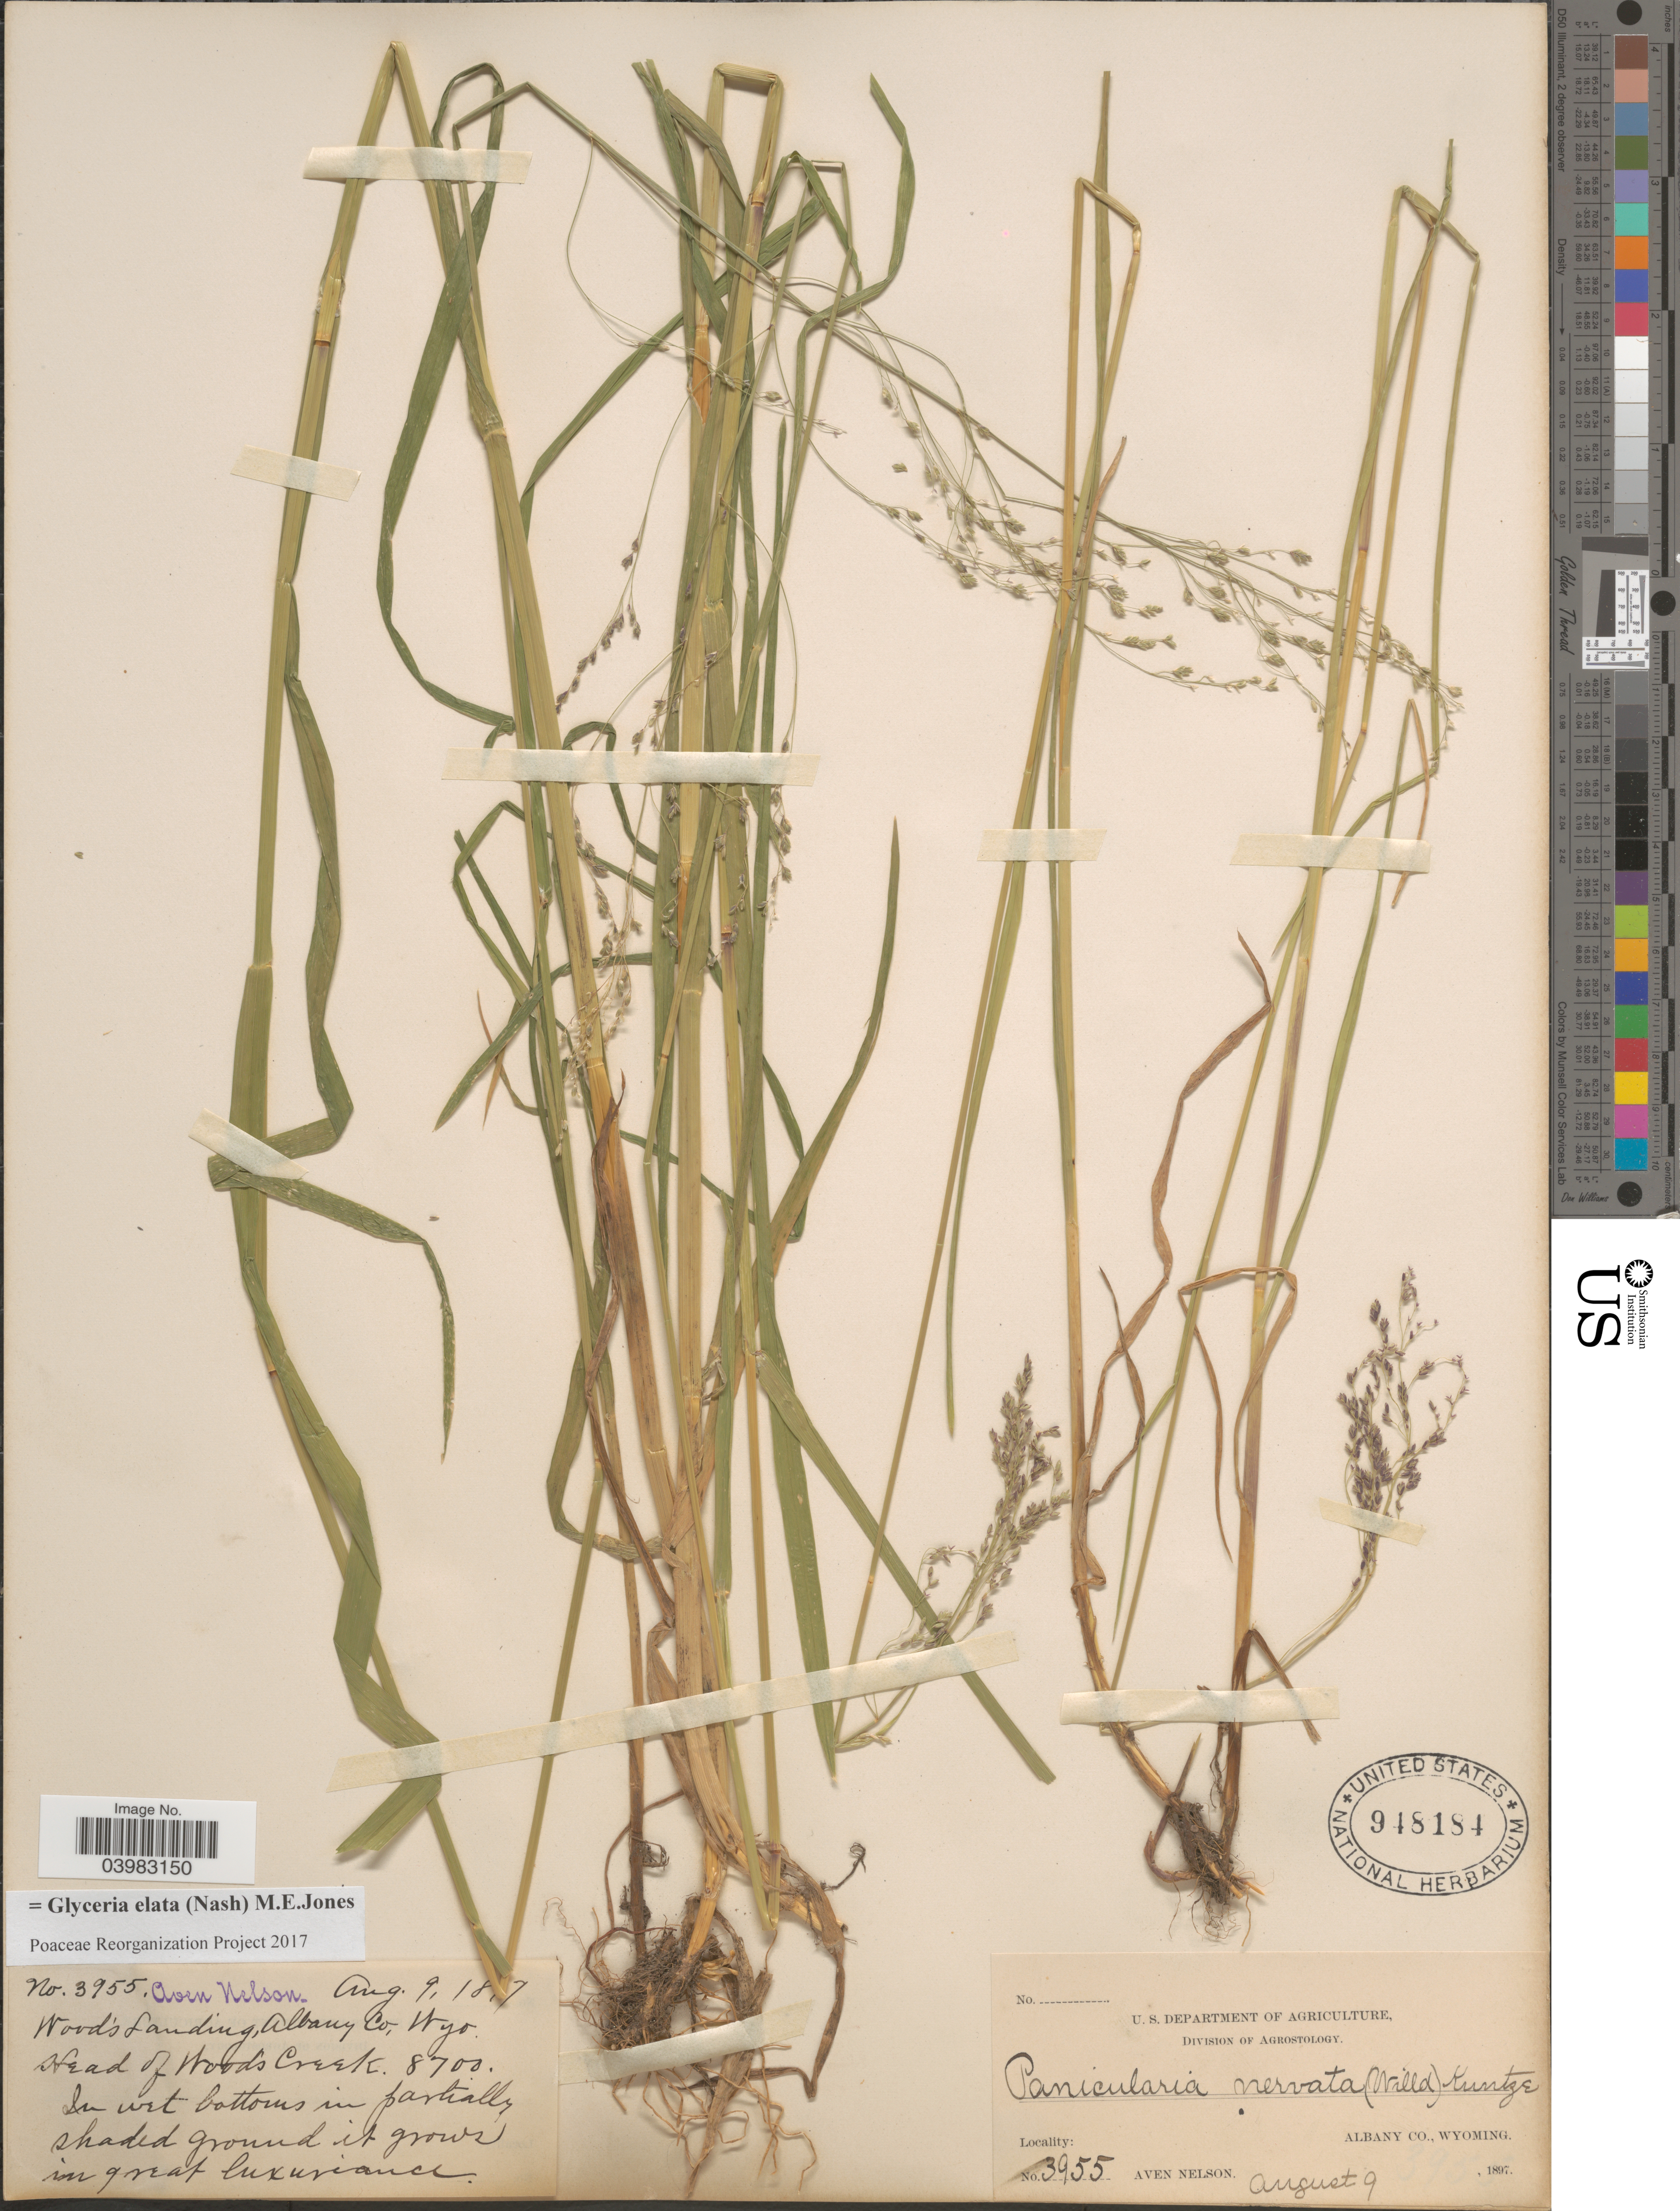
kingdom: Plantae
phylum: Tracheophyta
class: Liliopsida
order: Poales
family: Poaceae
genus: Glyceria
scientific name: Glyceria elata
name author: (Nash) M.E. Jones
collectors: A. Nelson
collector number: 3955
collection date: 1897-08-09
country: United States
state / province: Wyoming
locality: Wood's Landing, Albany Co. Head of Wood's Creek.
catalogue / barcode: US 948184